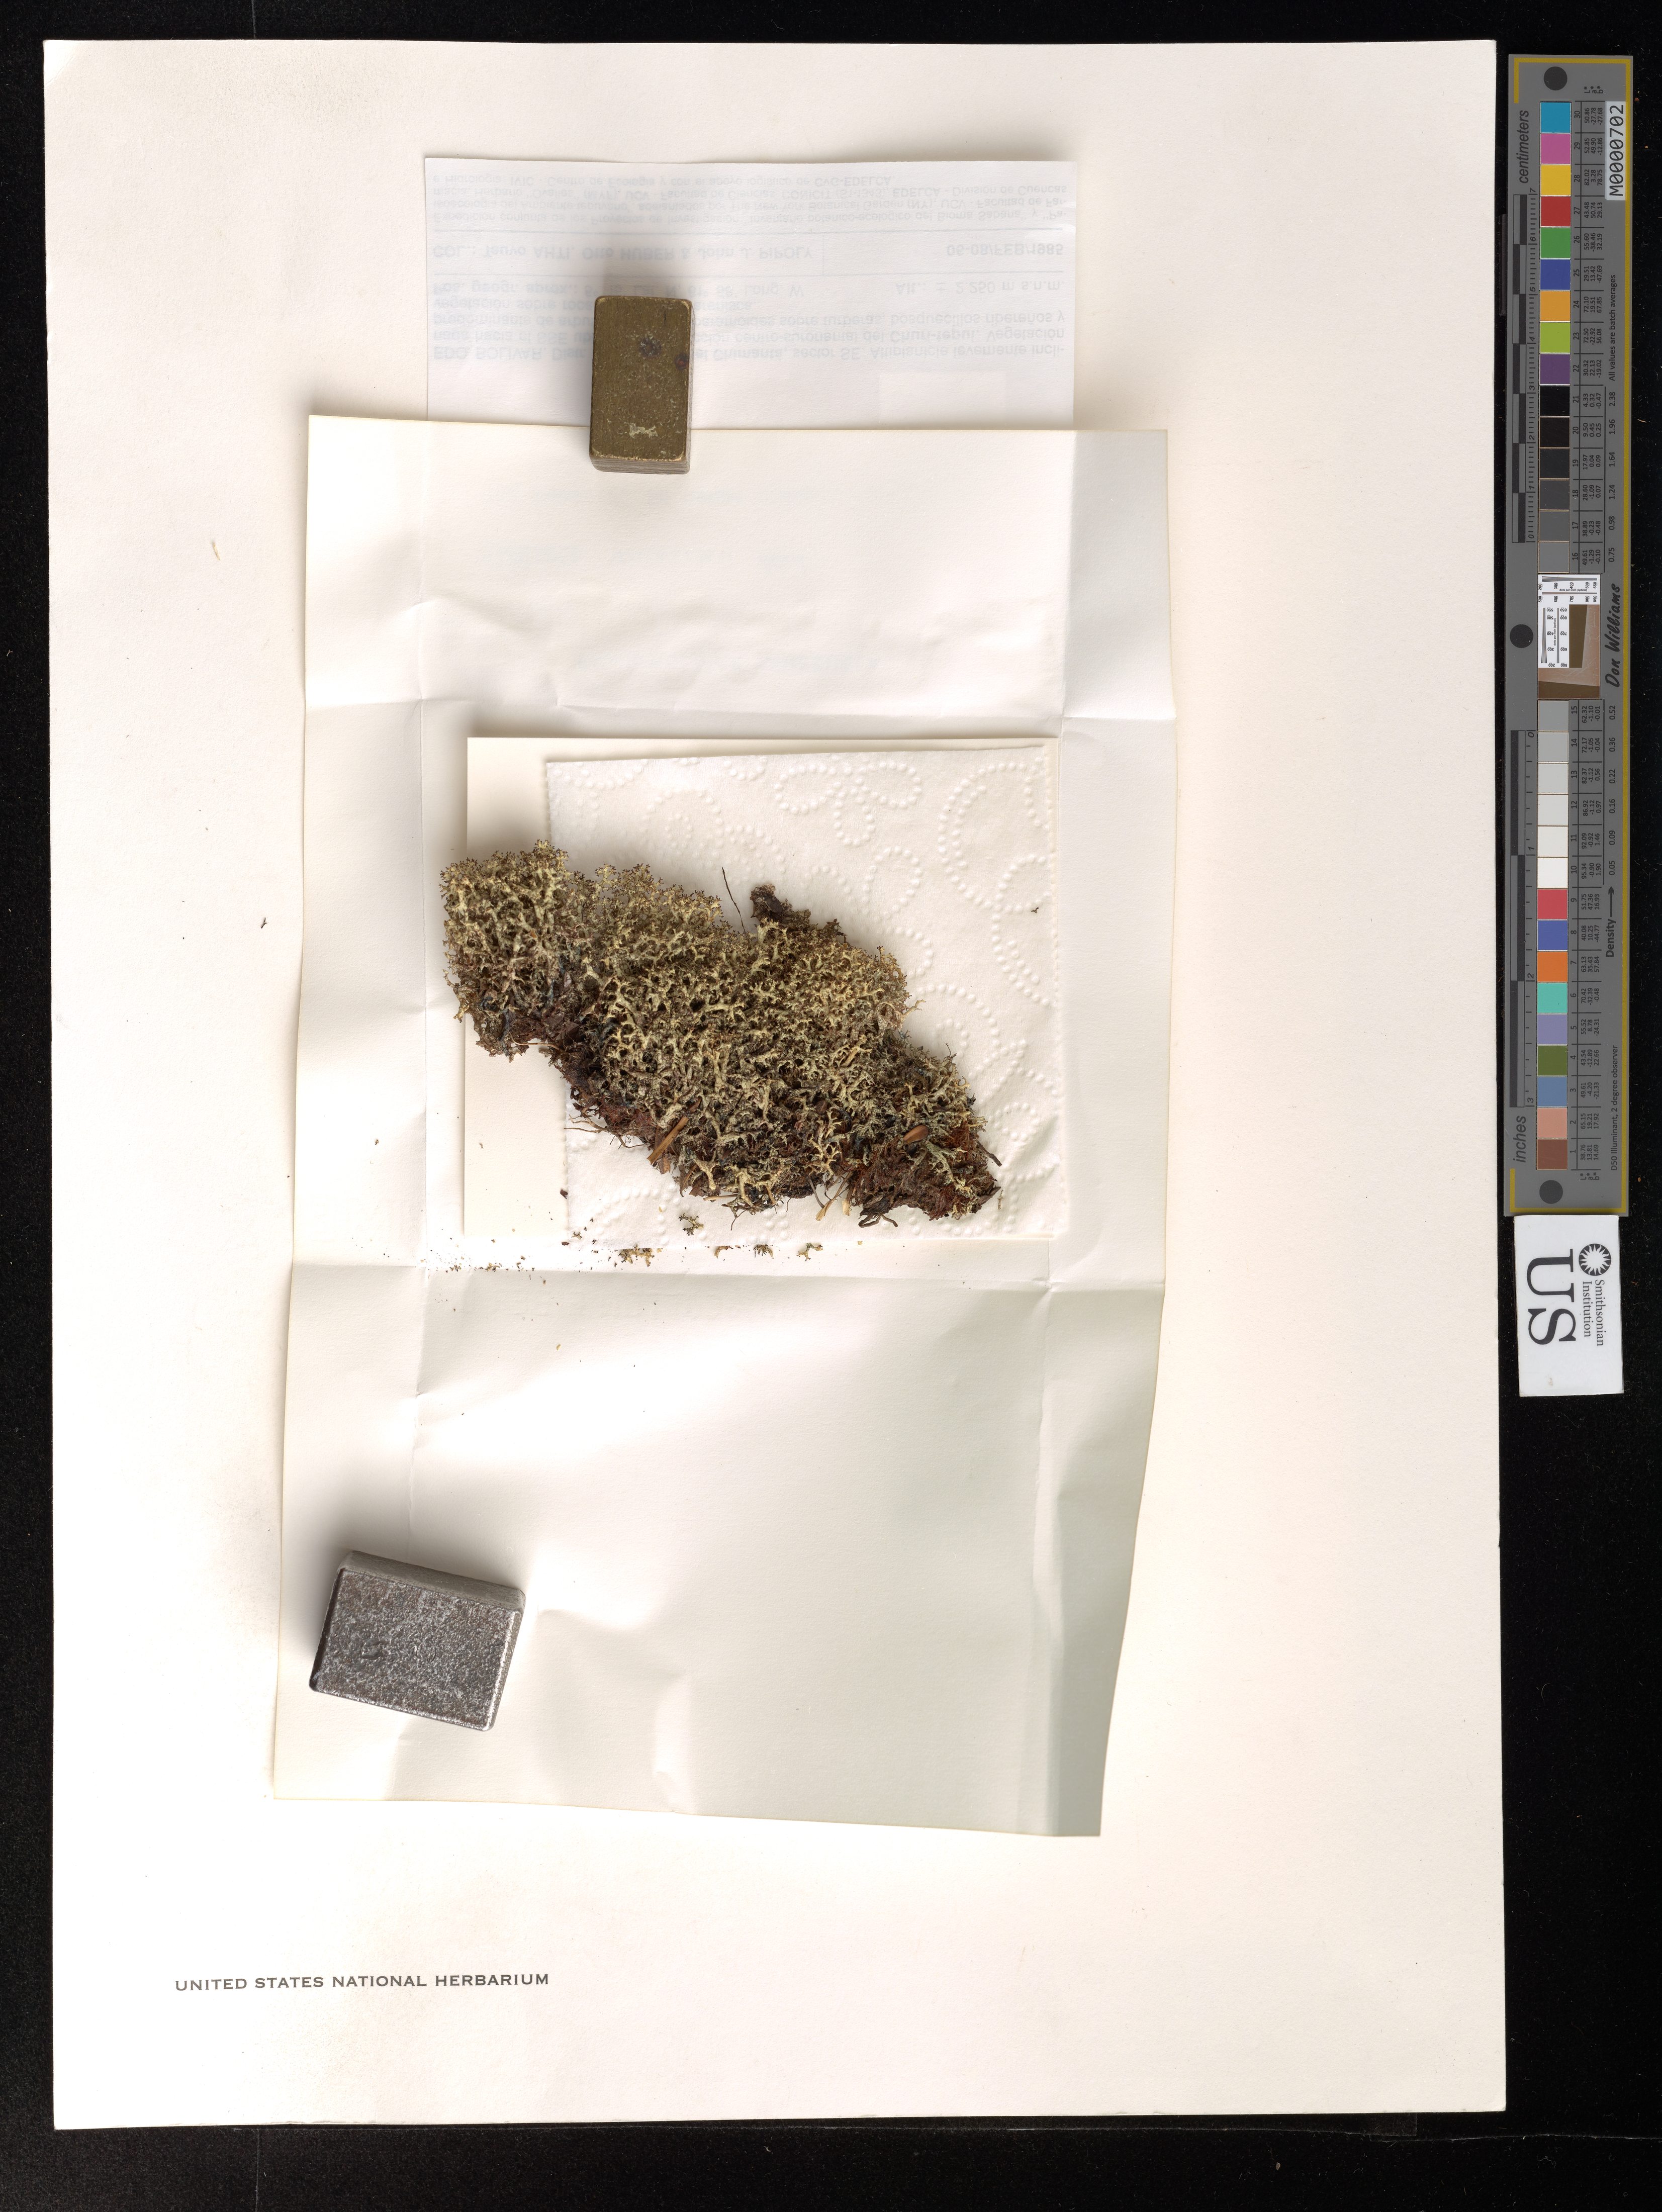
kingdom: Fungi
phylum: Ascomycota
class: Lecanoromycetes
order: Lecanorales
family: Cladoniaceae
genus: Cladonia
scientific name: Cladonia vareschii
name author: Ahti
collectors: T. T. Ahti, O. Huber & J. Pipoly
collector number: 44952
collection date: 1985-02-06/1985-02-08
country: Venezuela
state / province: Bolívar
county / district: Piar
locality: Macizo del Chimanta, Sector SE. Altiplanicie levemente inclinada hacia el SSE ubicada en la seccion centro-suroriental del Churi-tepui.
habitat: Bog hummock. Vegetación predominante de arbustales enanos paramoides sobre turberas, bosquecillos ribereños y vegetación sobre rocas abiertas de arenisca.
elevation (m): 2250